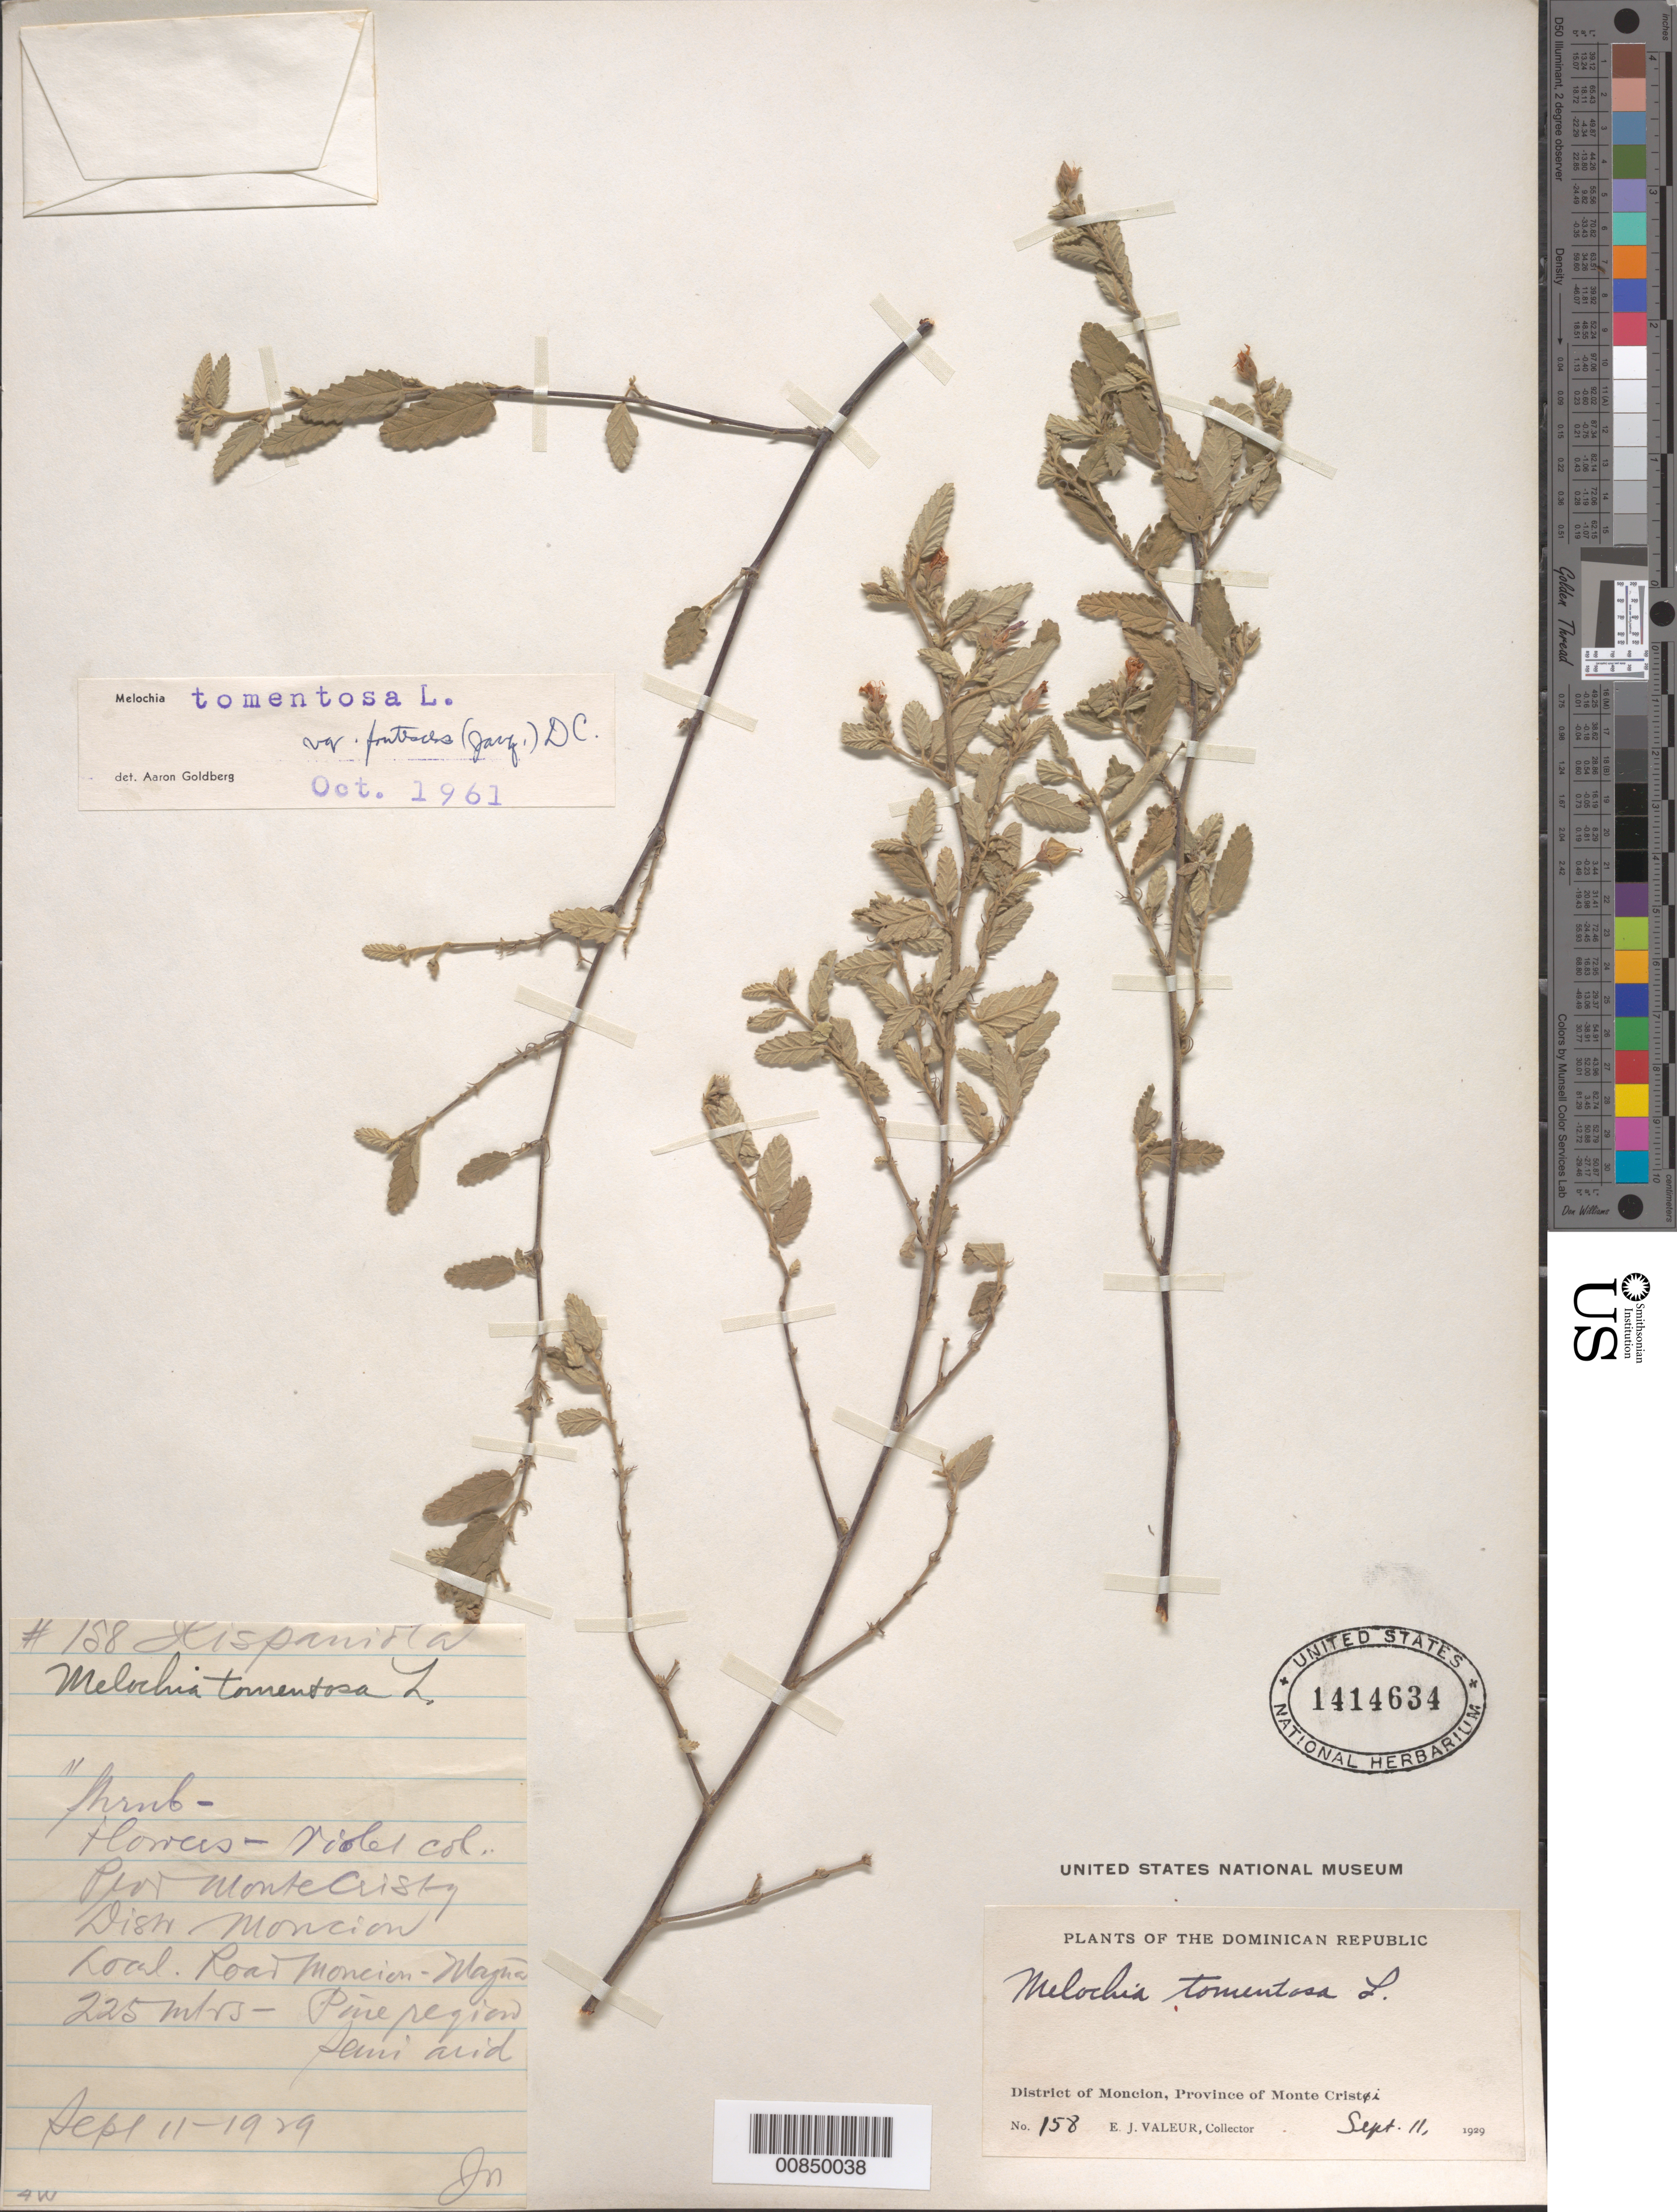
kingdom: Plantae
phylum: Tracheophyta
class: Magnoliopsida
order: Malvales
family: Malvaceae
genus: Melochia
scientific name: Melochia tomentosa var. frutescens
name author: DC.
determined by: Goldberg, Aaron, (US), NMNH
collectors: E. Valeur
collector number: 158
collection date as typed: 11 Sep 1929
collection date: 1929-09-11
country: Dominican Republic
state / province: Monte Cristi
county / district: Monción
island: Hispaniola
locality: Road Moncion-Magua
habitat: Semi arid pine region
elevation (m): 225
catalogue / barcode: US 1414634